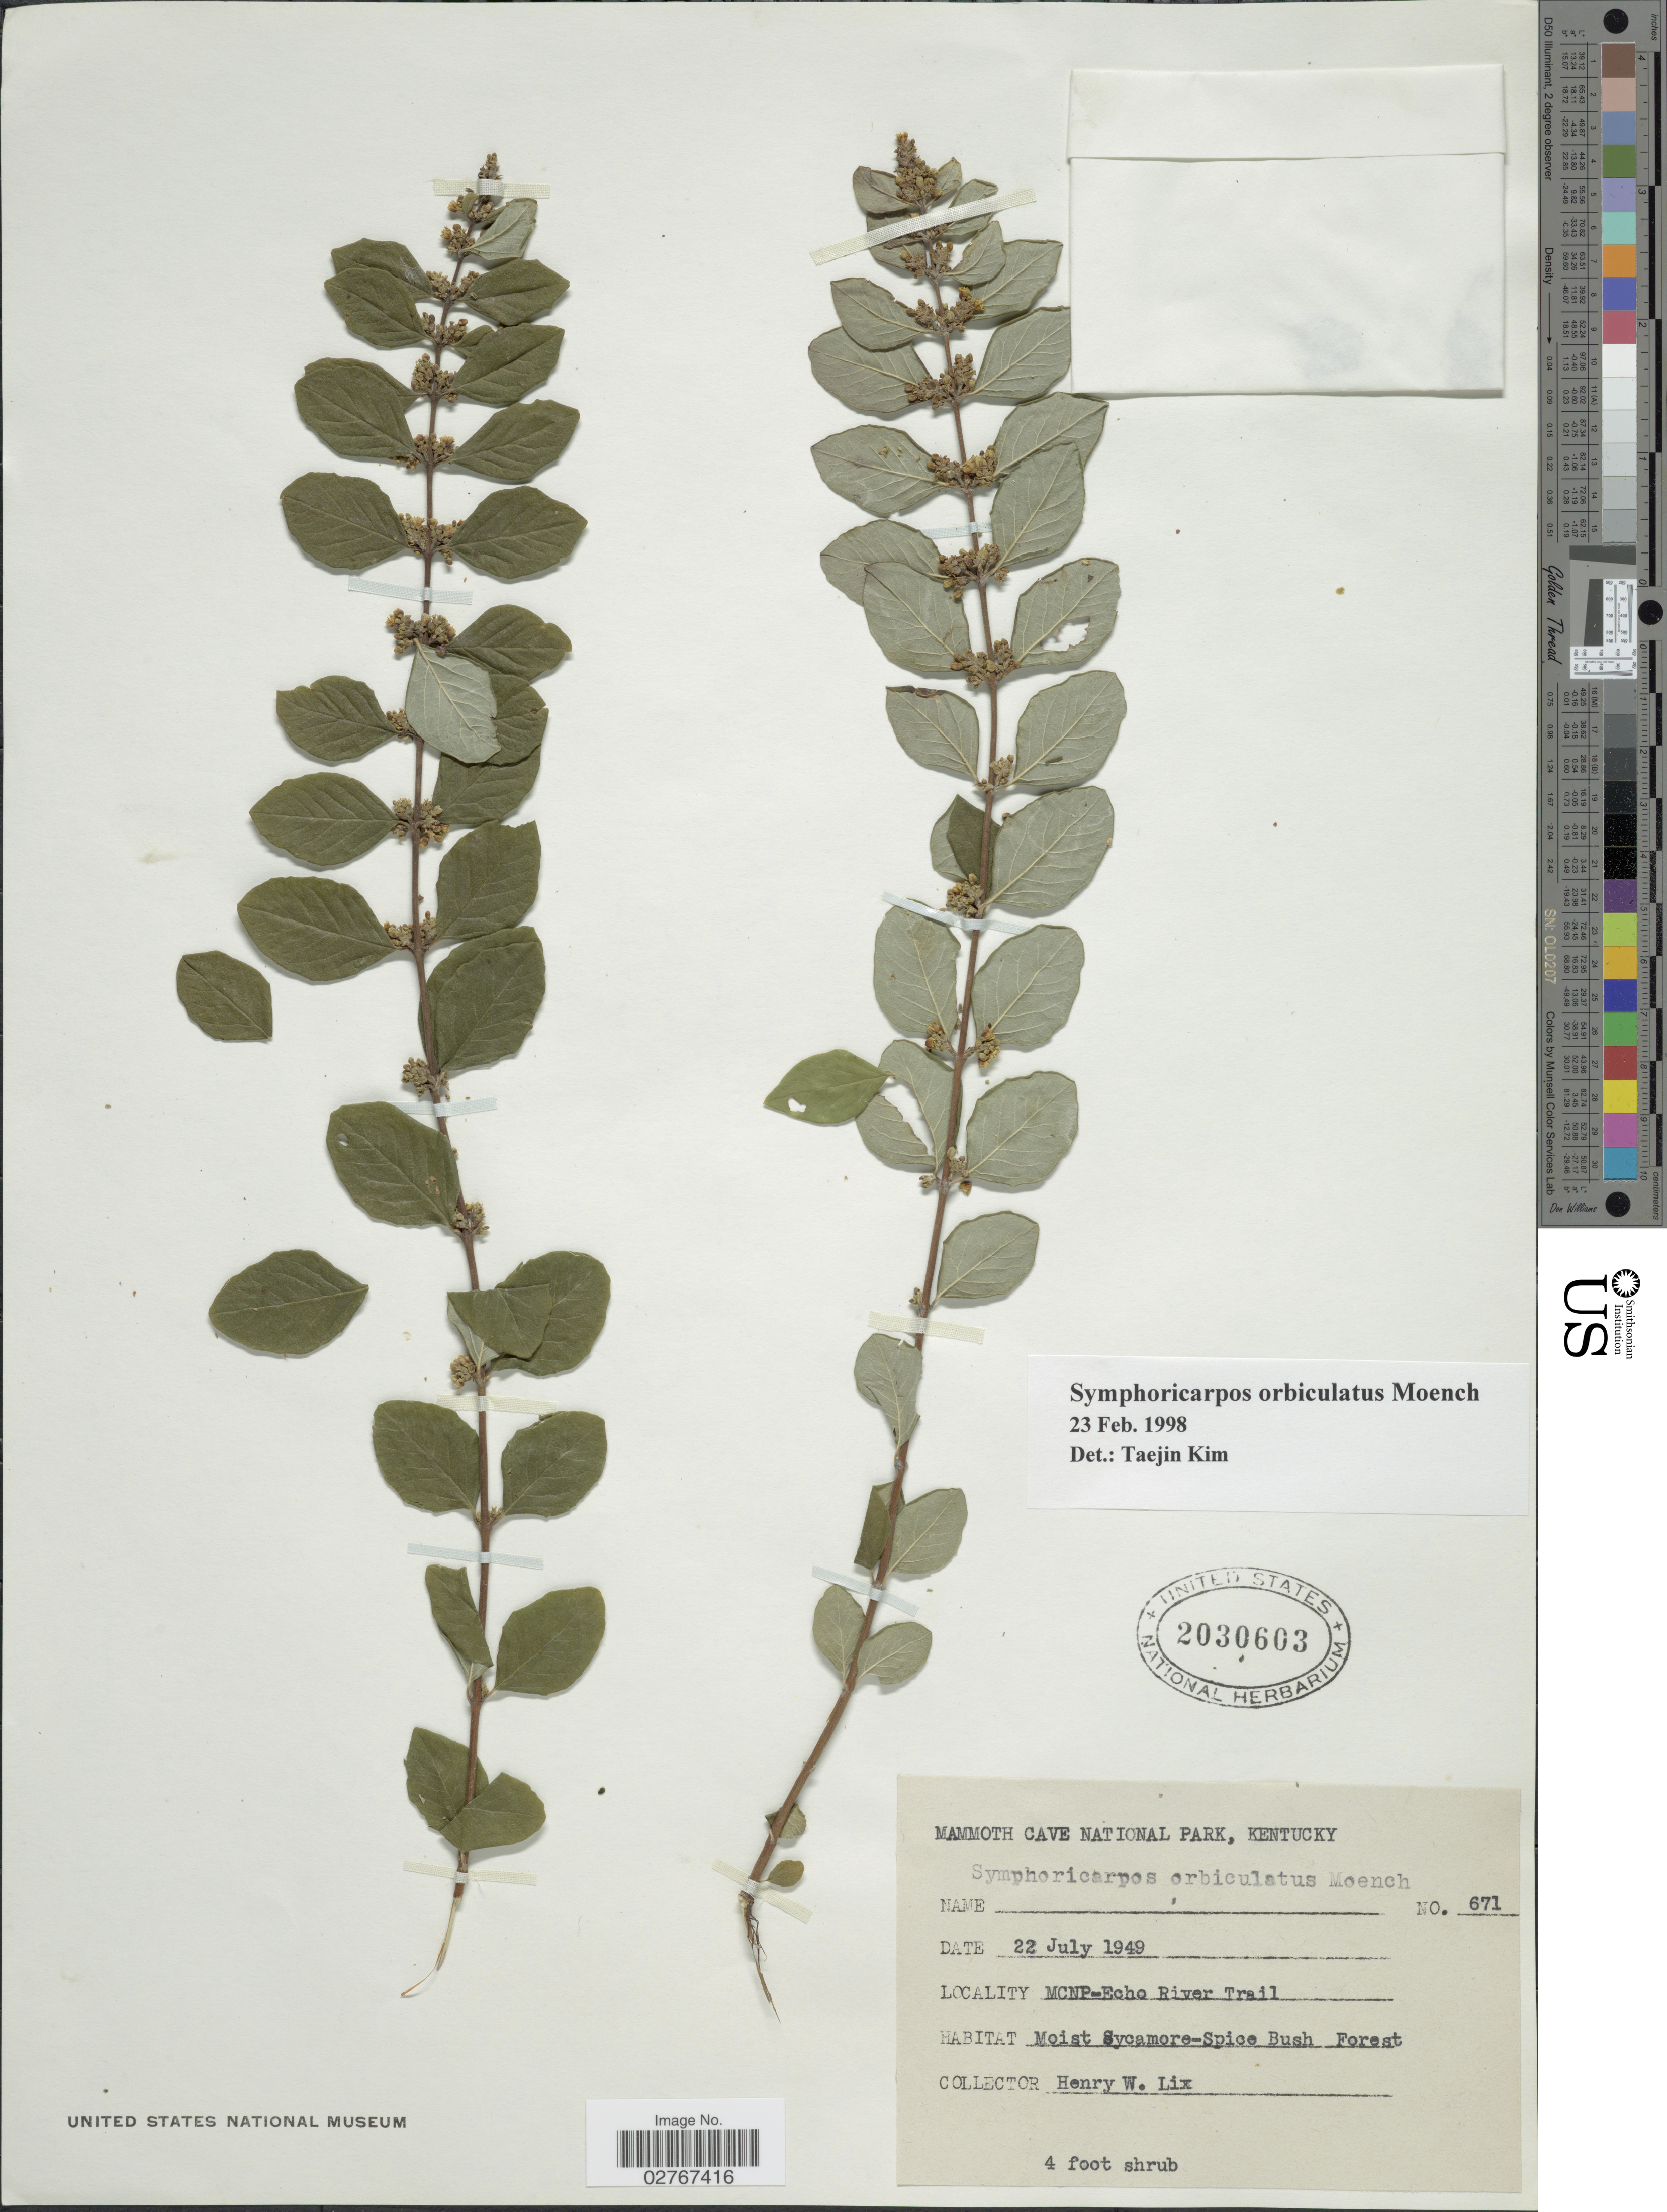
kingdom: Plantae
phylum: Tracheophyta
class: Magnoliopsida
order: Dipsacales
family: Caprifoliaceae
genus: Symphoricarpos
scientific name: Symphoricarpos orbiculatus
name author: Moench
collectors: H. W. Lix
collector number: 671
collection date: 1949-07-22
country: United States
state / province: Kentucky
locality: Mammoth Cave National Park, MCNP-Echo River Trail.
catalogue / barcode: US 2030603